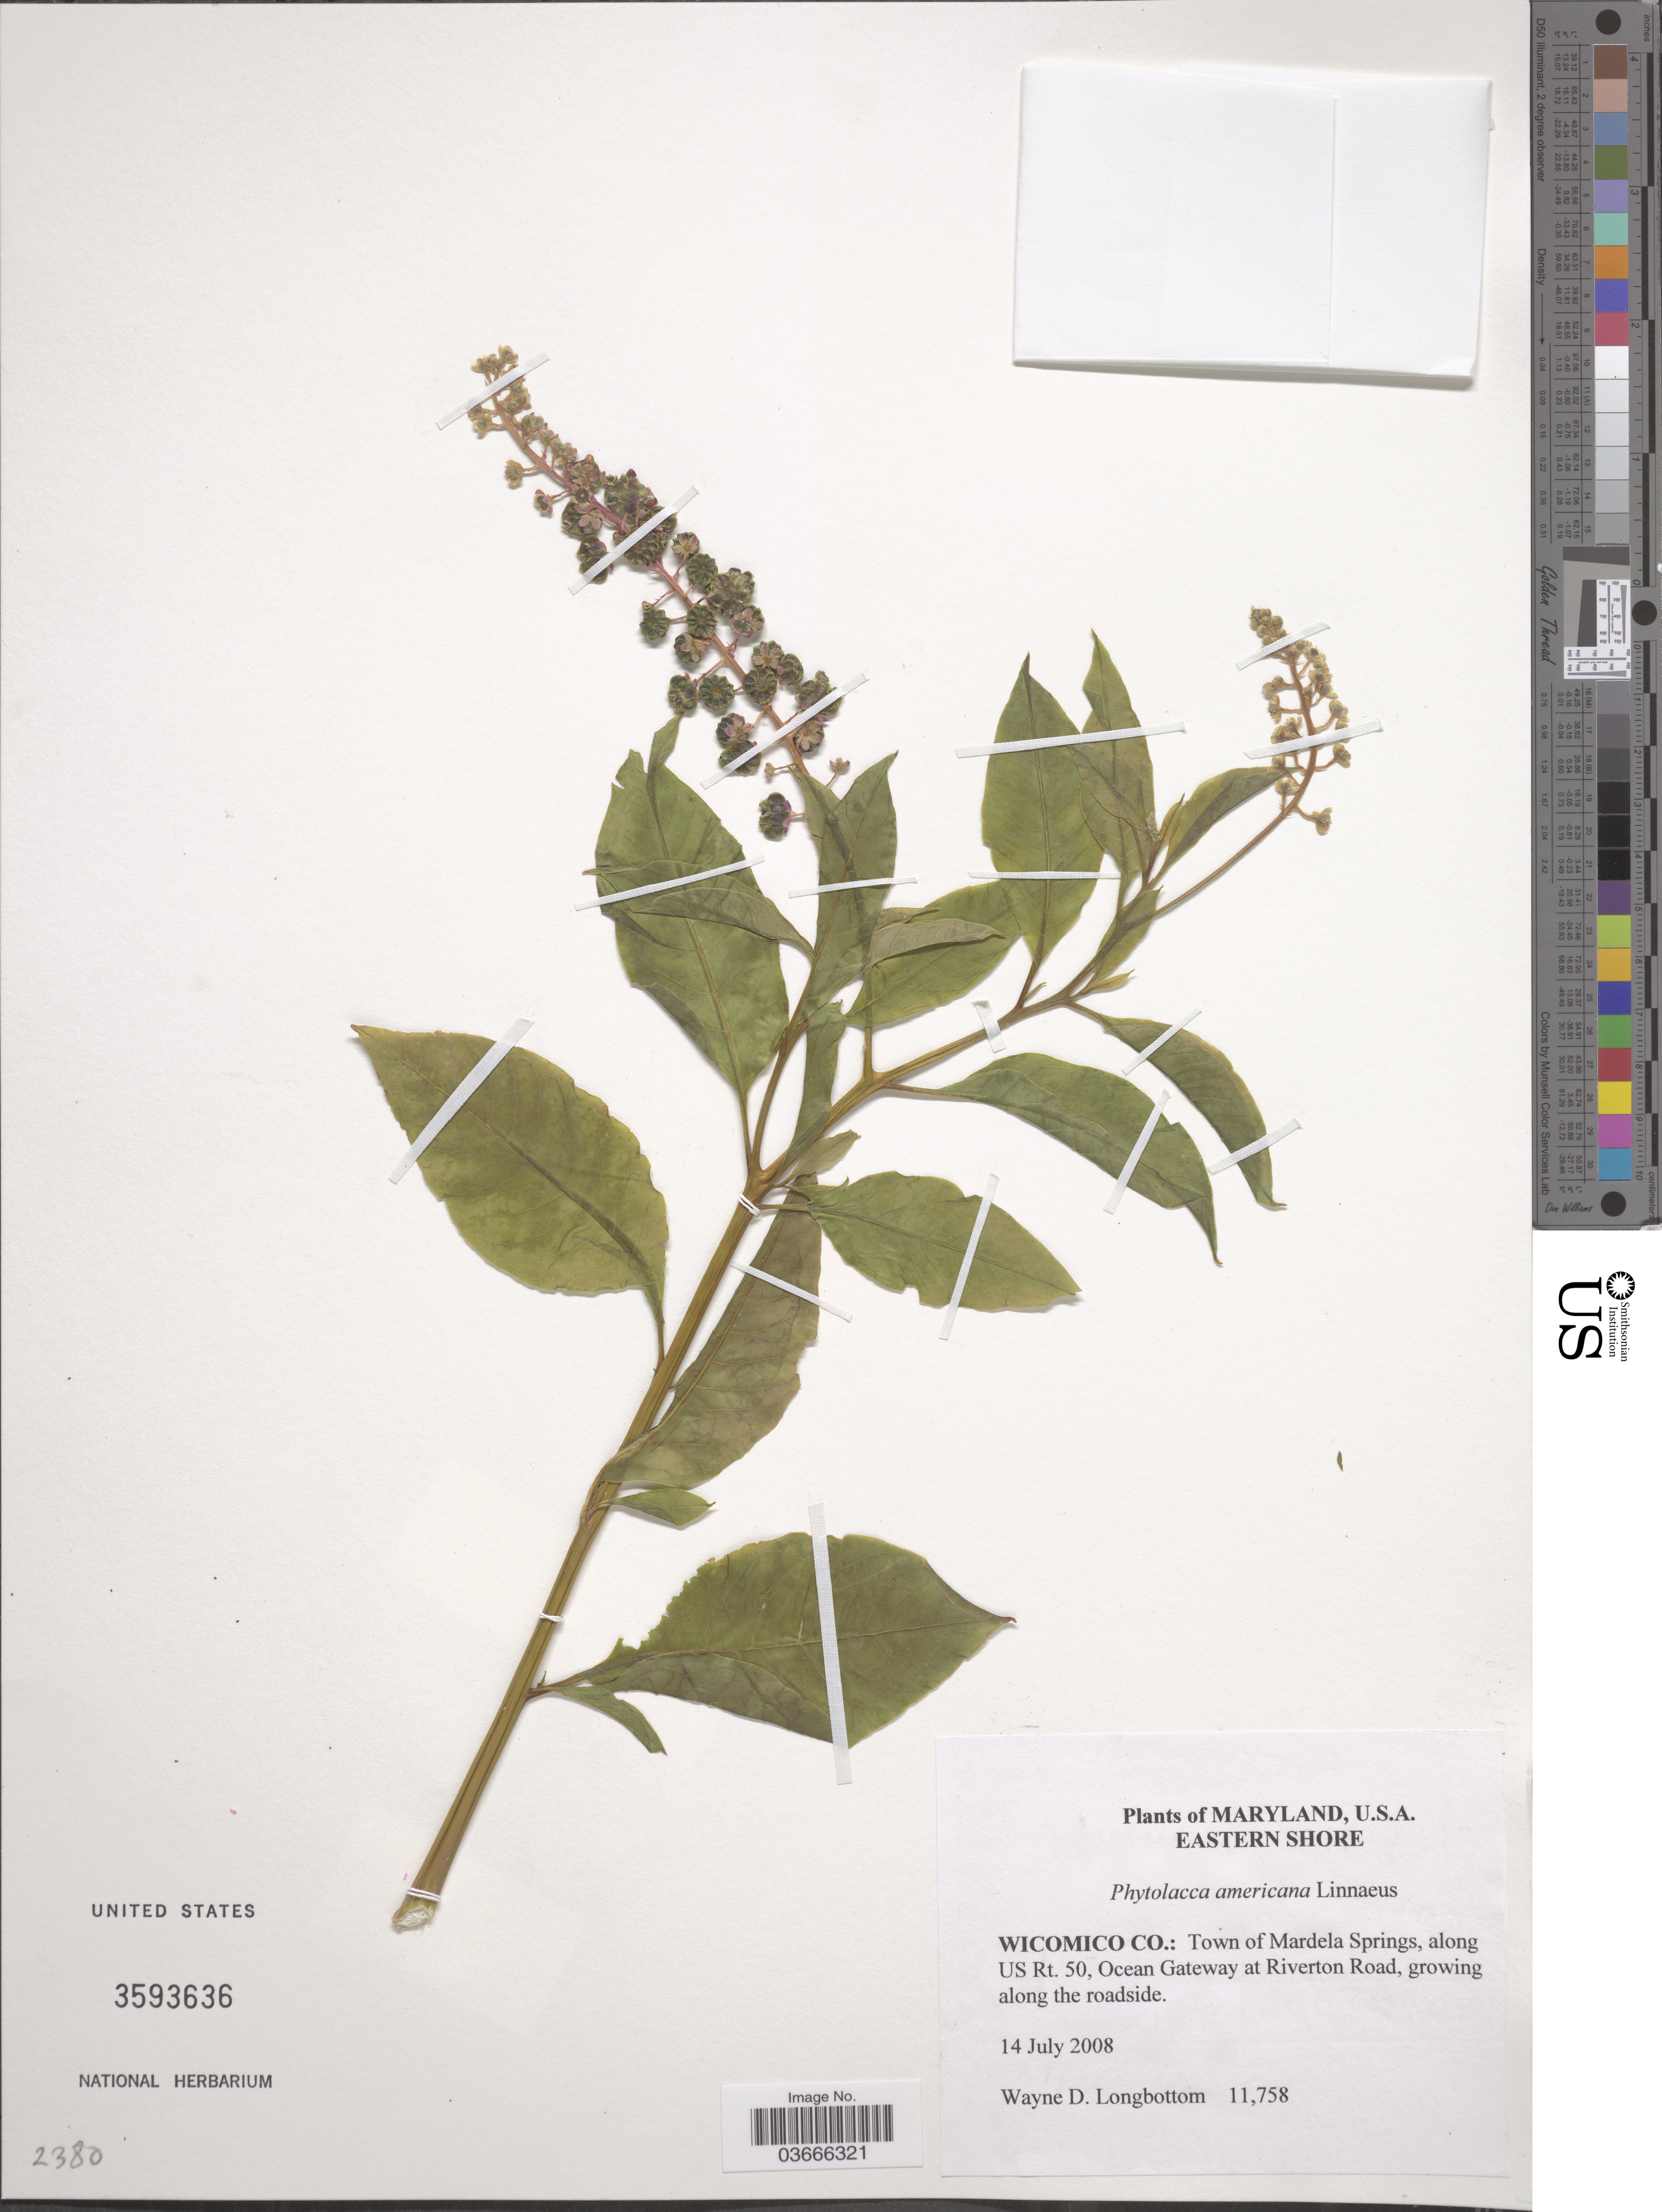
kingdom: Plantae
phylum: Tracheophyta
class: Magnoliopsida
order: Caryophyllales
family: Phytolaccaceae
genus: Phytolacca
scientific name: Phytolacca americana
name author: L.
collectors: W. D. Longbottom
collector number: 11758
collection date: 2008-07-14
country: United States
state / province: Maryland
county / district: Wicomico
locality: Eastern Shore. Wicomico Co.: Town of Mardela Springs, along US Rt. 50, Ocean Gateway at Riverton Road.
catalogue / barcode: US 3593636